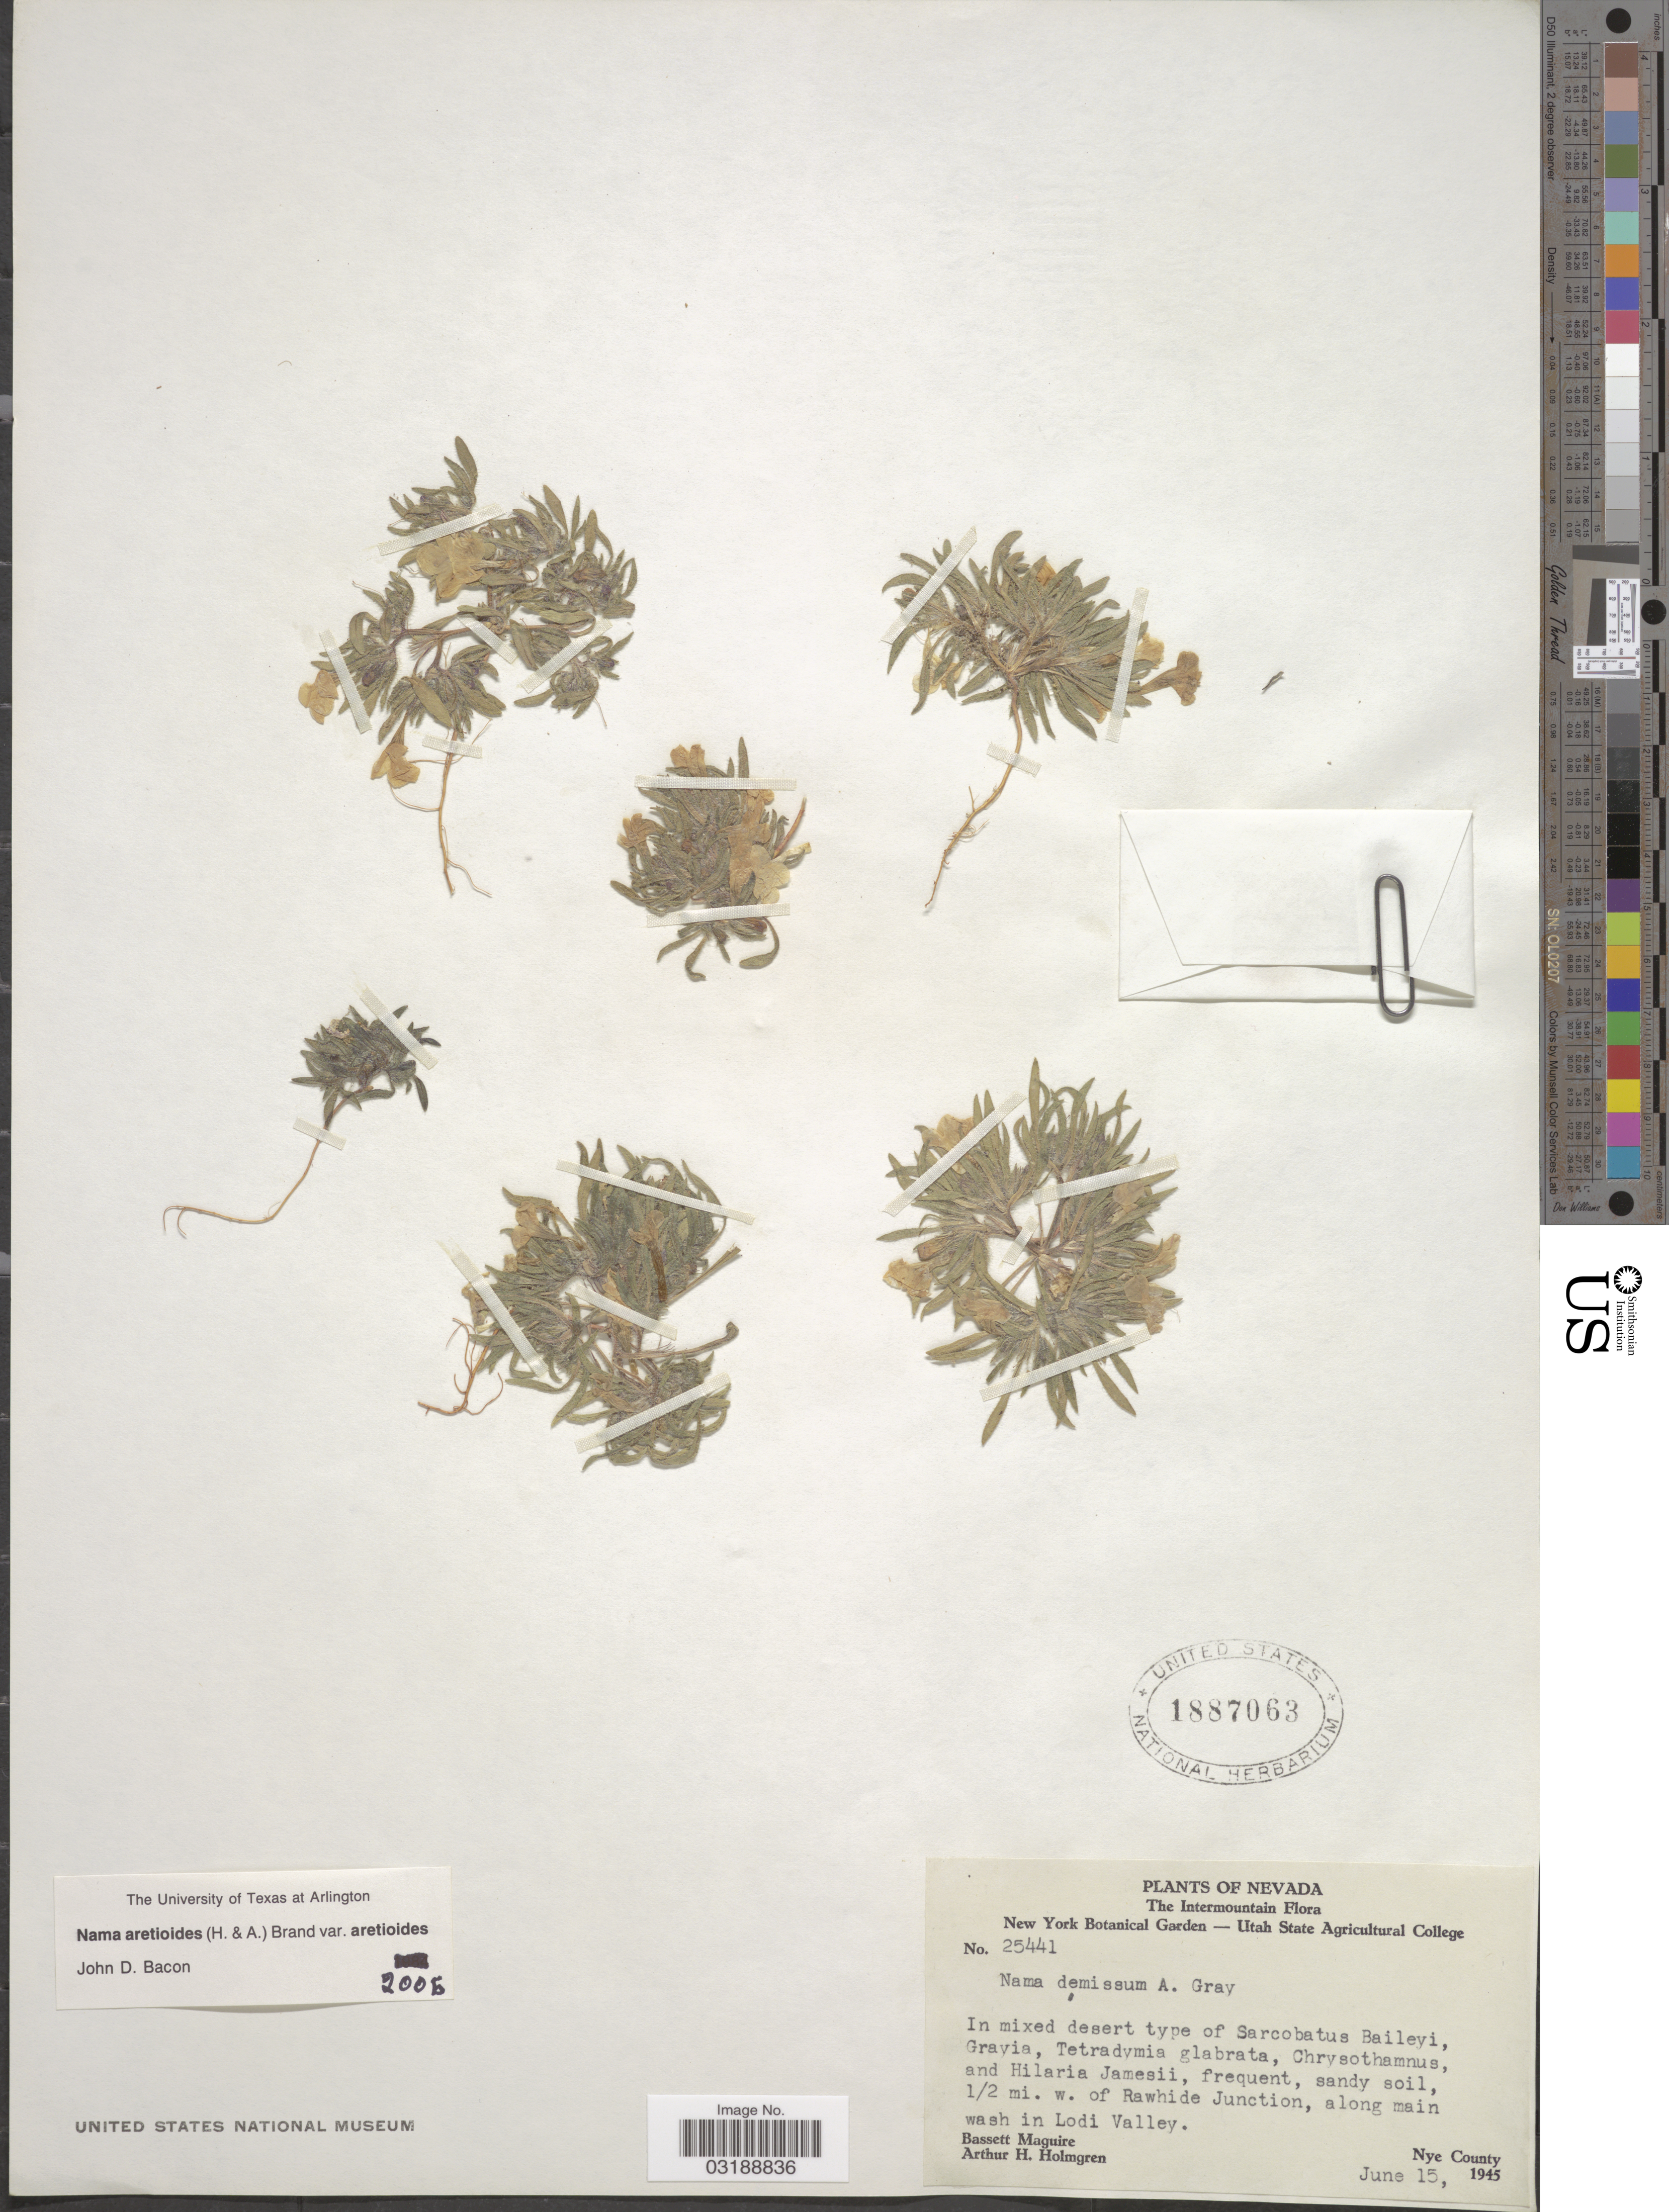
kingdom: Plantae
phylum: Tracheophyta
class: Magnoliopsida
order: Boraginales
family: Namaceae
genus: Nama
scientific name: Nama aretioides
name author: (Hook. & Arn.) Brand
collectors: B. Maguire & A. H. Holmgren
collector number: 25441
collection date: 1945-06-15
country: United States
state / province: Nevada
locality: The Intermountain. 1/2 mi. w. of Rawhide Junction, along main wash in Lodi Valley. Nye County.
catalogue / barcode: US 1887063